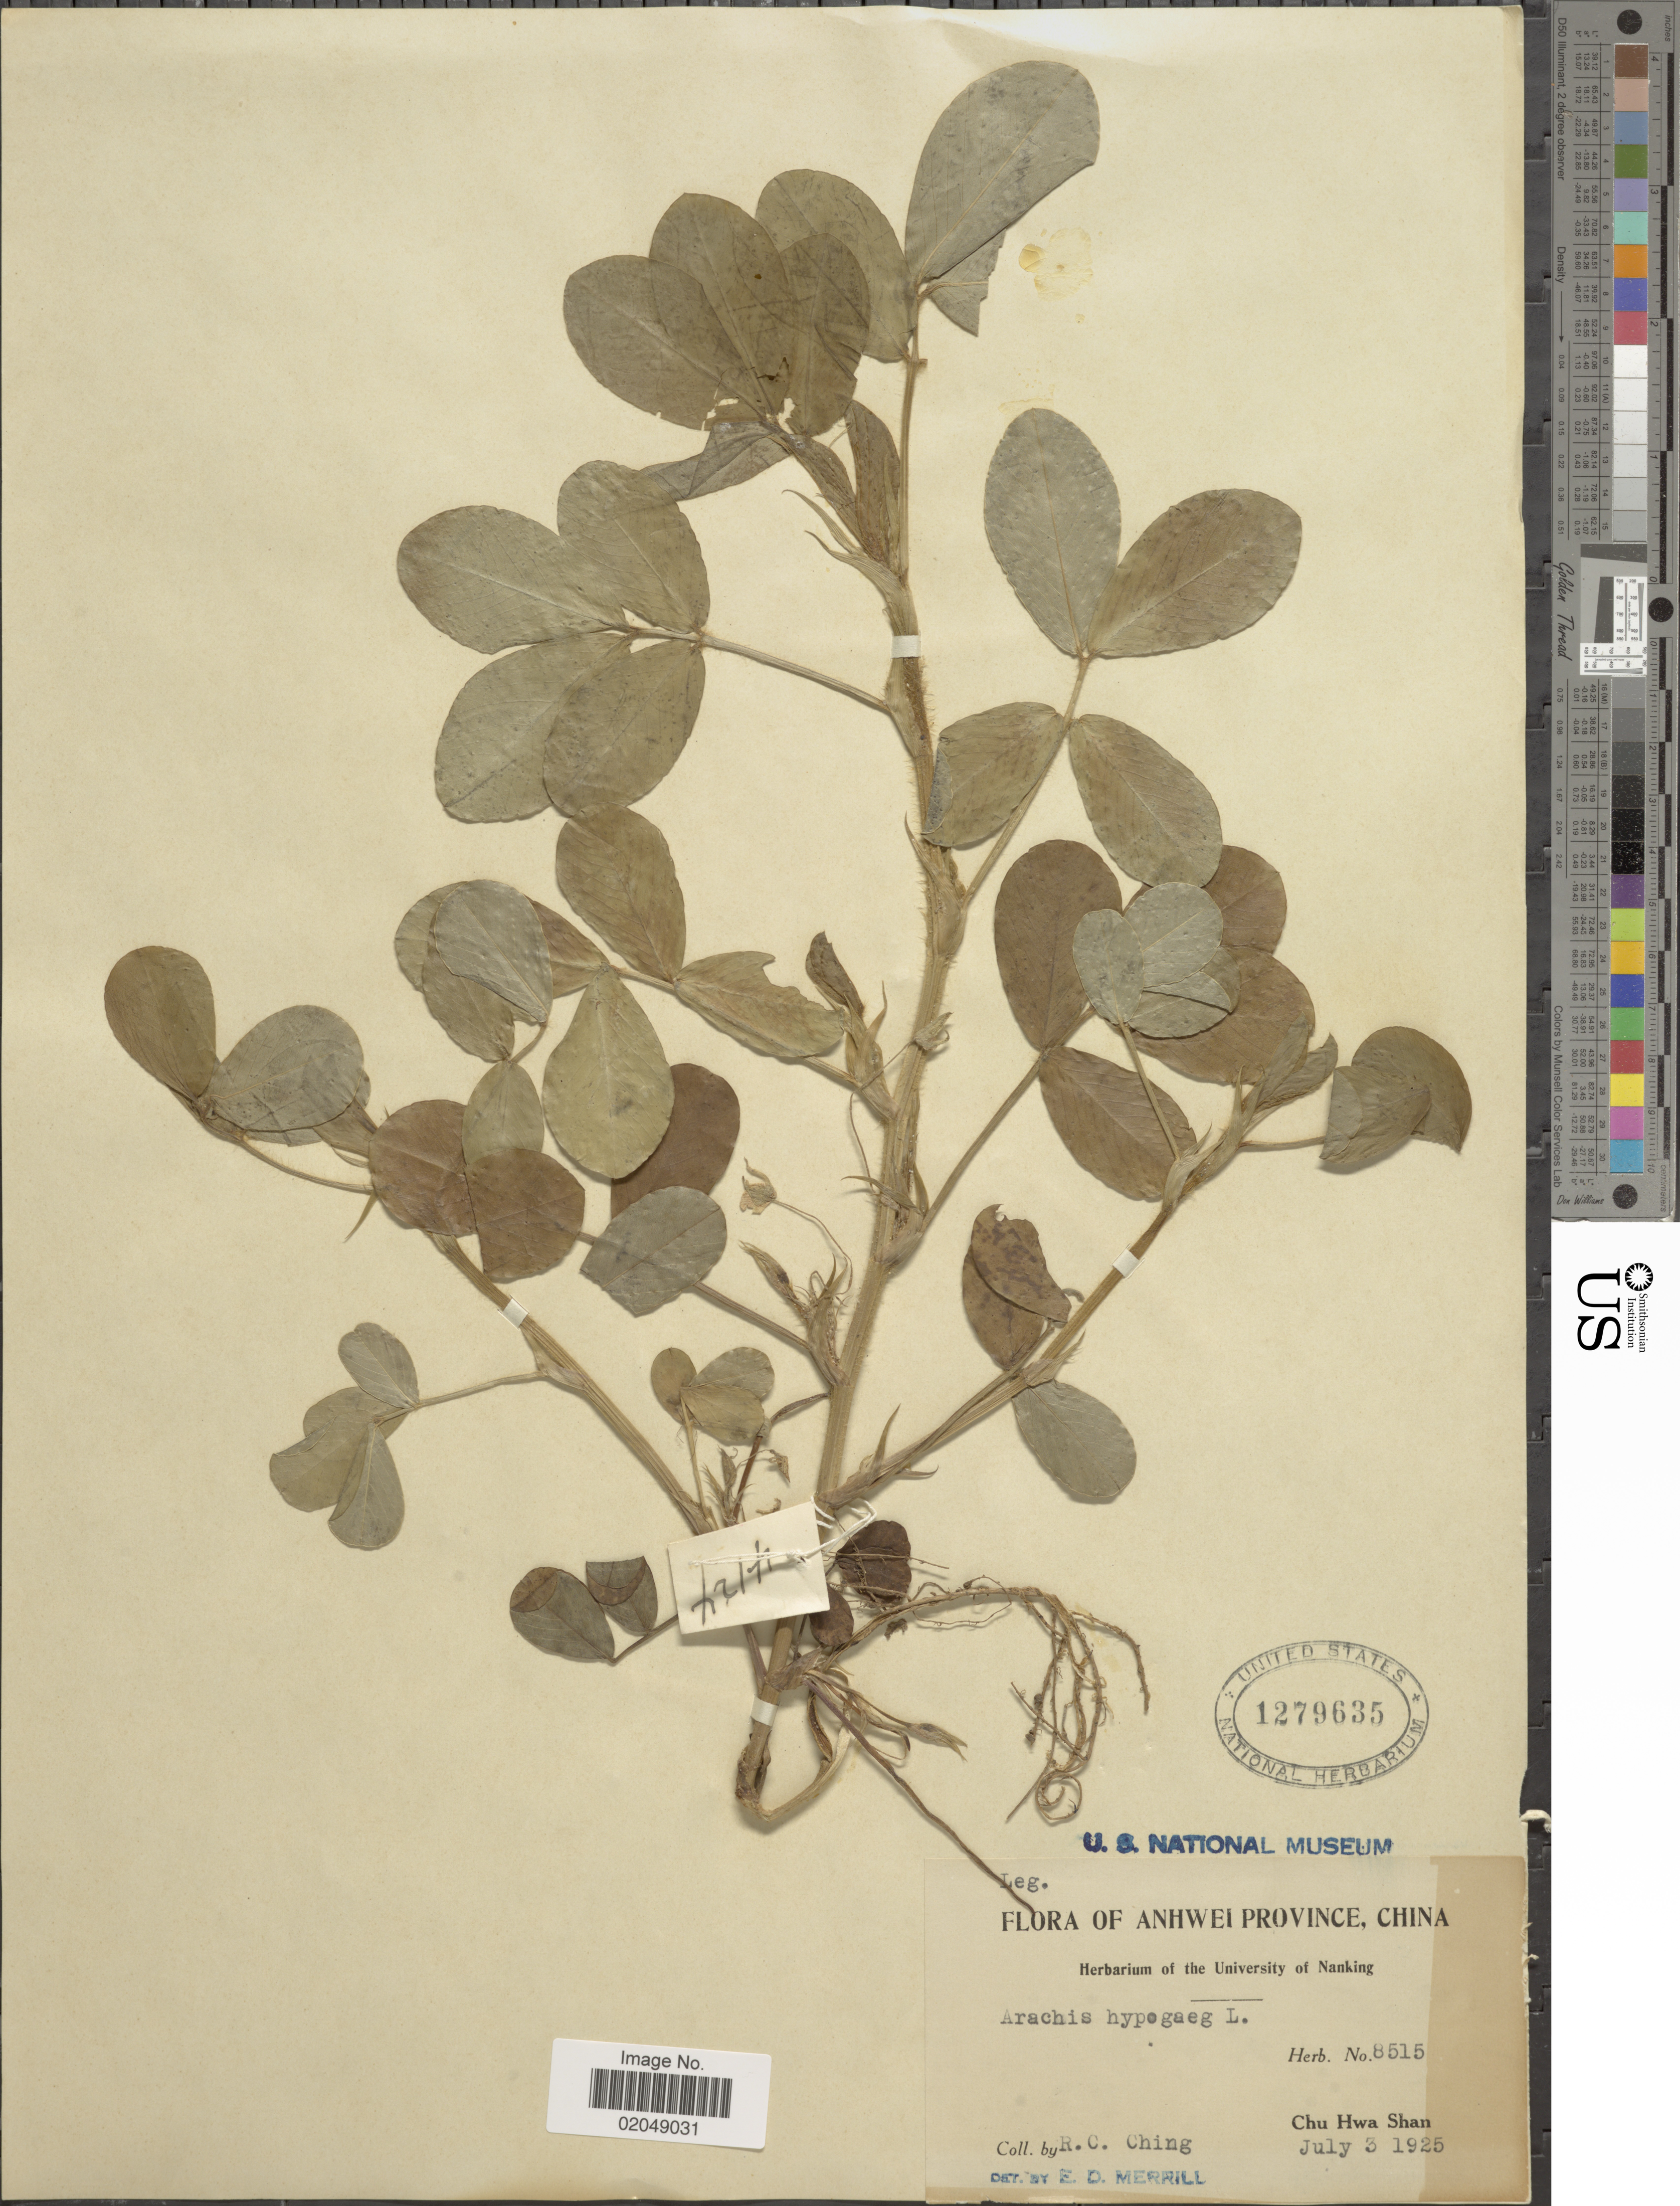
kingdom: Plantae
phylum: Tracheophyta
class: Magnoliopsida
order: Fabales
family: Fabaceae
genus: Arachis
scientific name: Arachis hypogaea subsp. hypogaea var. hirsuta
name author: Köhler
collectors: R. C. Ching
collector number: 8515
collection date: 1925-07-03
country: China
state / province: Anhui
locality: Anhwei Province, Chu Hwa Shan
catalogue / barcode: US 1279635